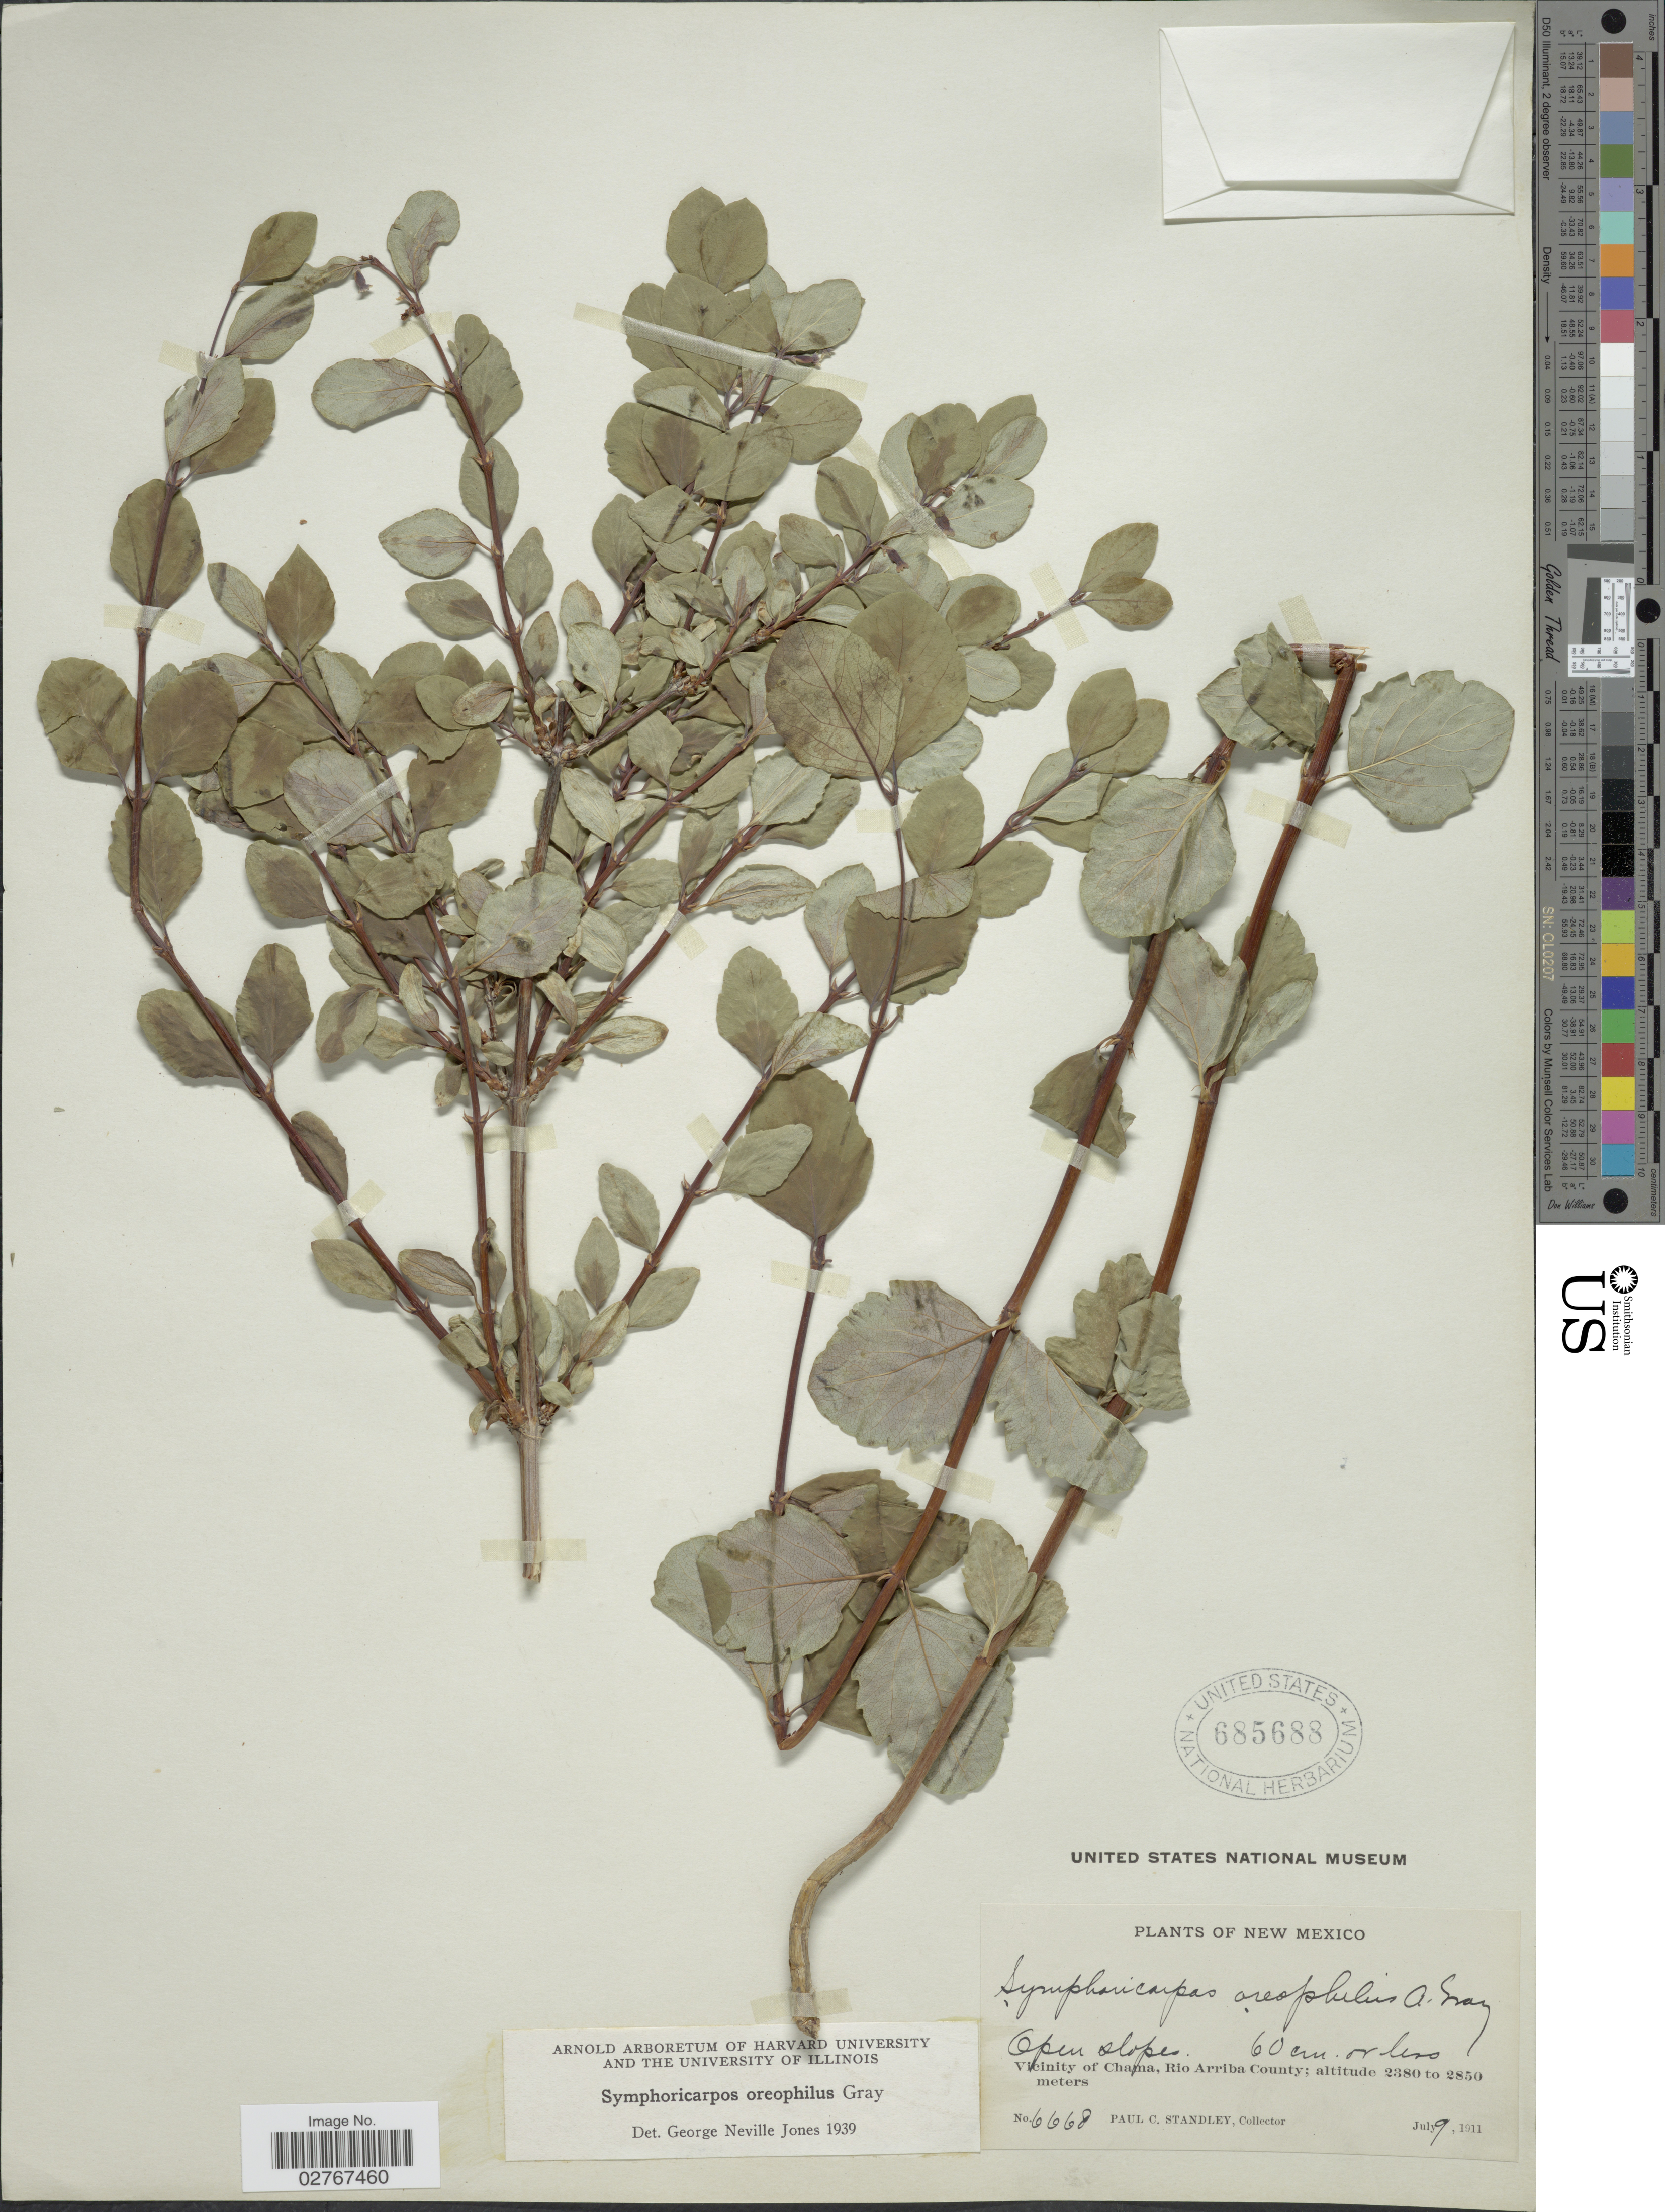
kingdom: Plantae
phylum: Tracheophyta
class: Magnoliopsida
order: Dipsacales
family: Caprifoliaceae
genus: Symphoricarpos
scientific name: Symphoricarpos oreophilus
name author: A. Gray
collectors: P. C. Standley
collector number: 6668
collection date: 1911-07-09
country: United States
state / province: New Mexico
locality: Open Slope, Vicinity of Chama, Rio Arriba County.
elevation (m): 2380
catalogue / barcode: US 685688